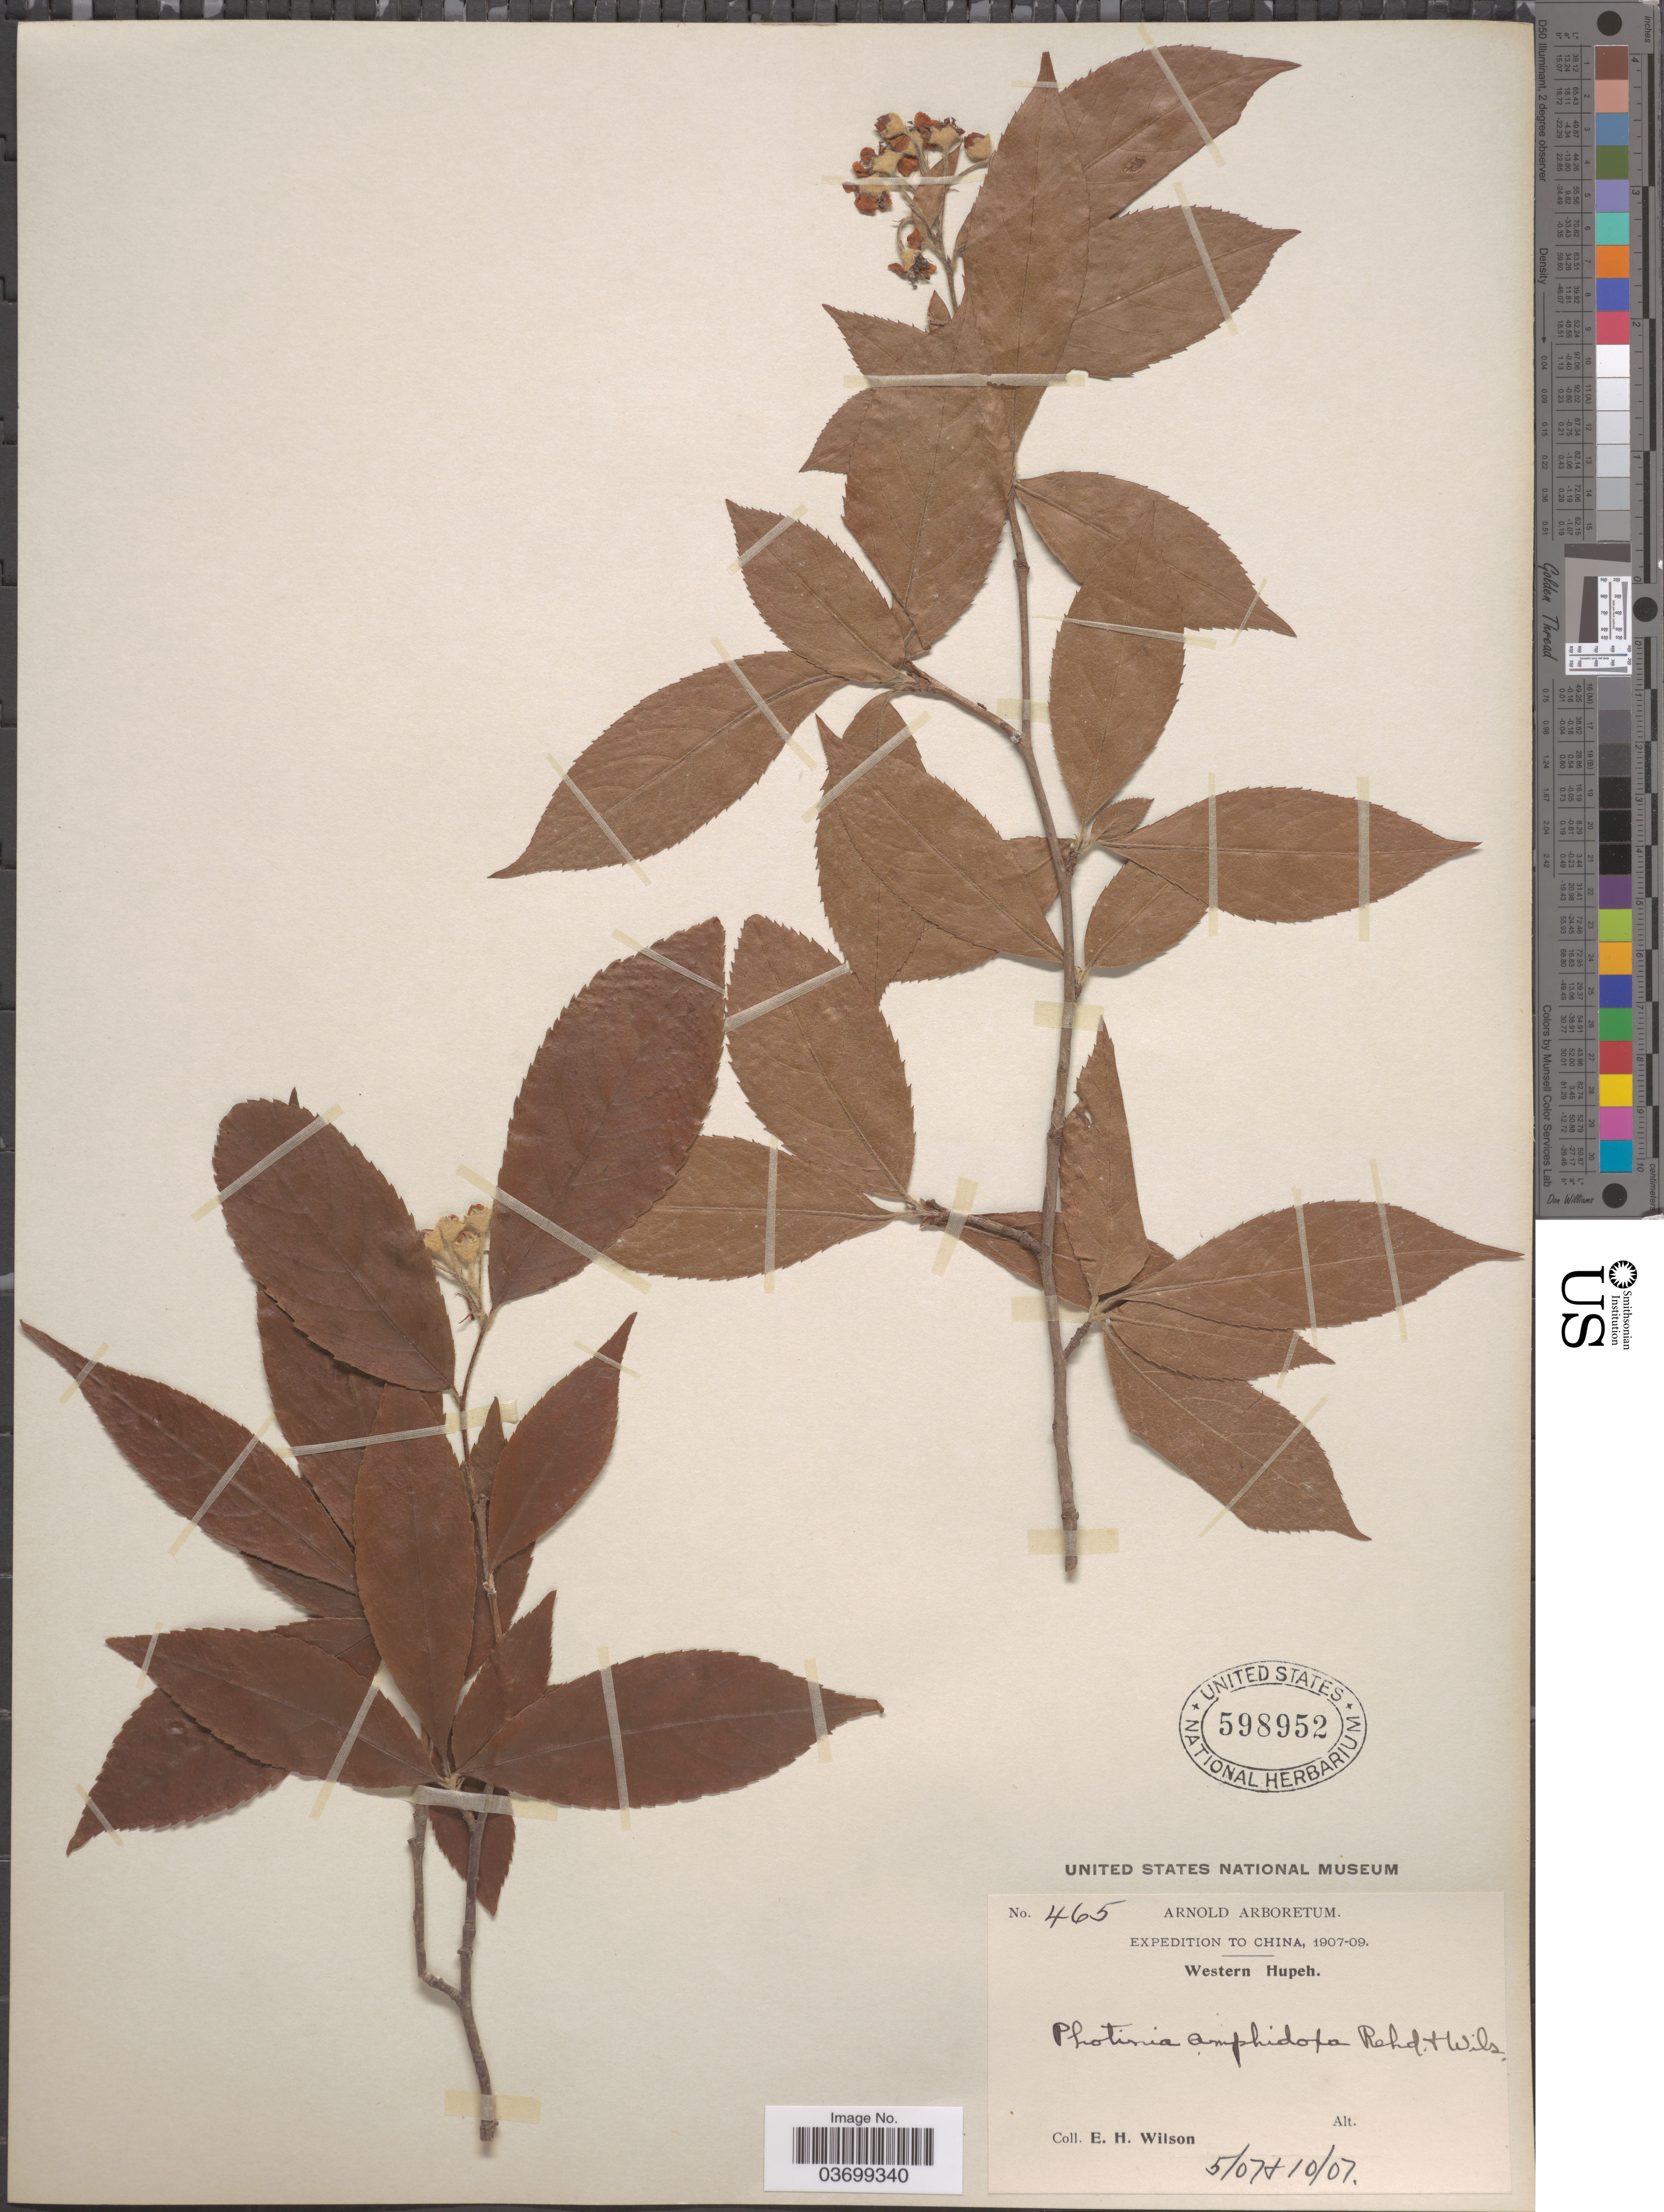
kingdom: Plantae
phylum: Tracheophyta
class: Magnoliopsida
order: Rosales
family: Rosaceae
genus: Photinia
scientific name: Photinia amphidoxa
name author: Rehder & E.H. Wilson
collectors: E. Wilson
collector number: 465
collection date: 1907-05/1907-10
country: China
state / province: Hubei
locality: Western Hupeh.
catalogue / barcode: US 598952